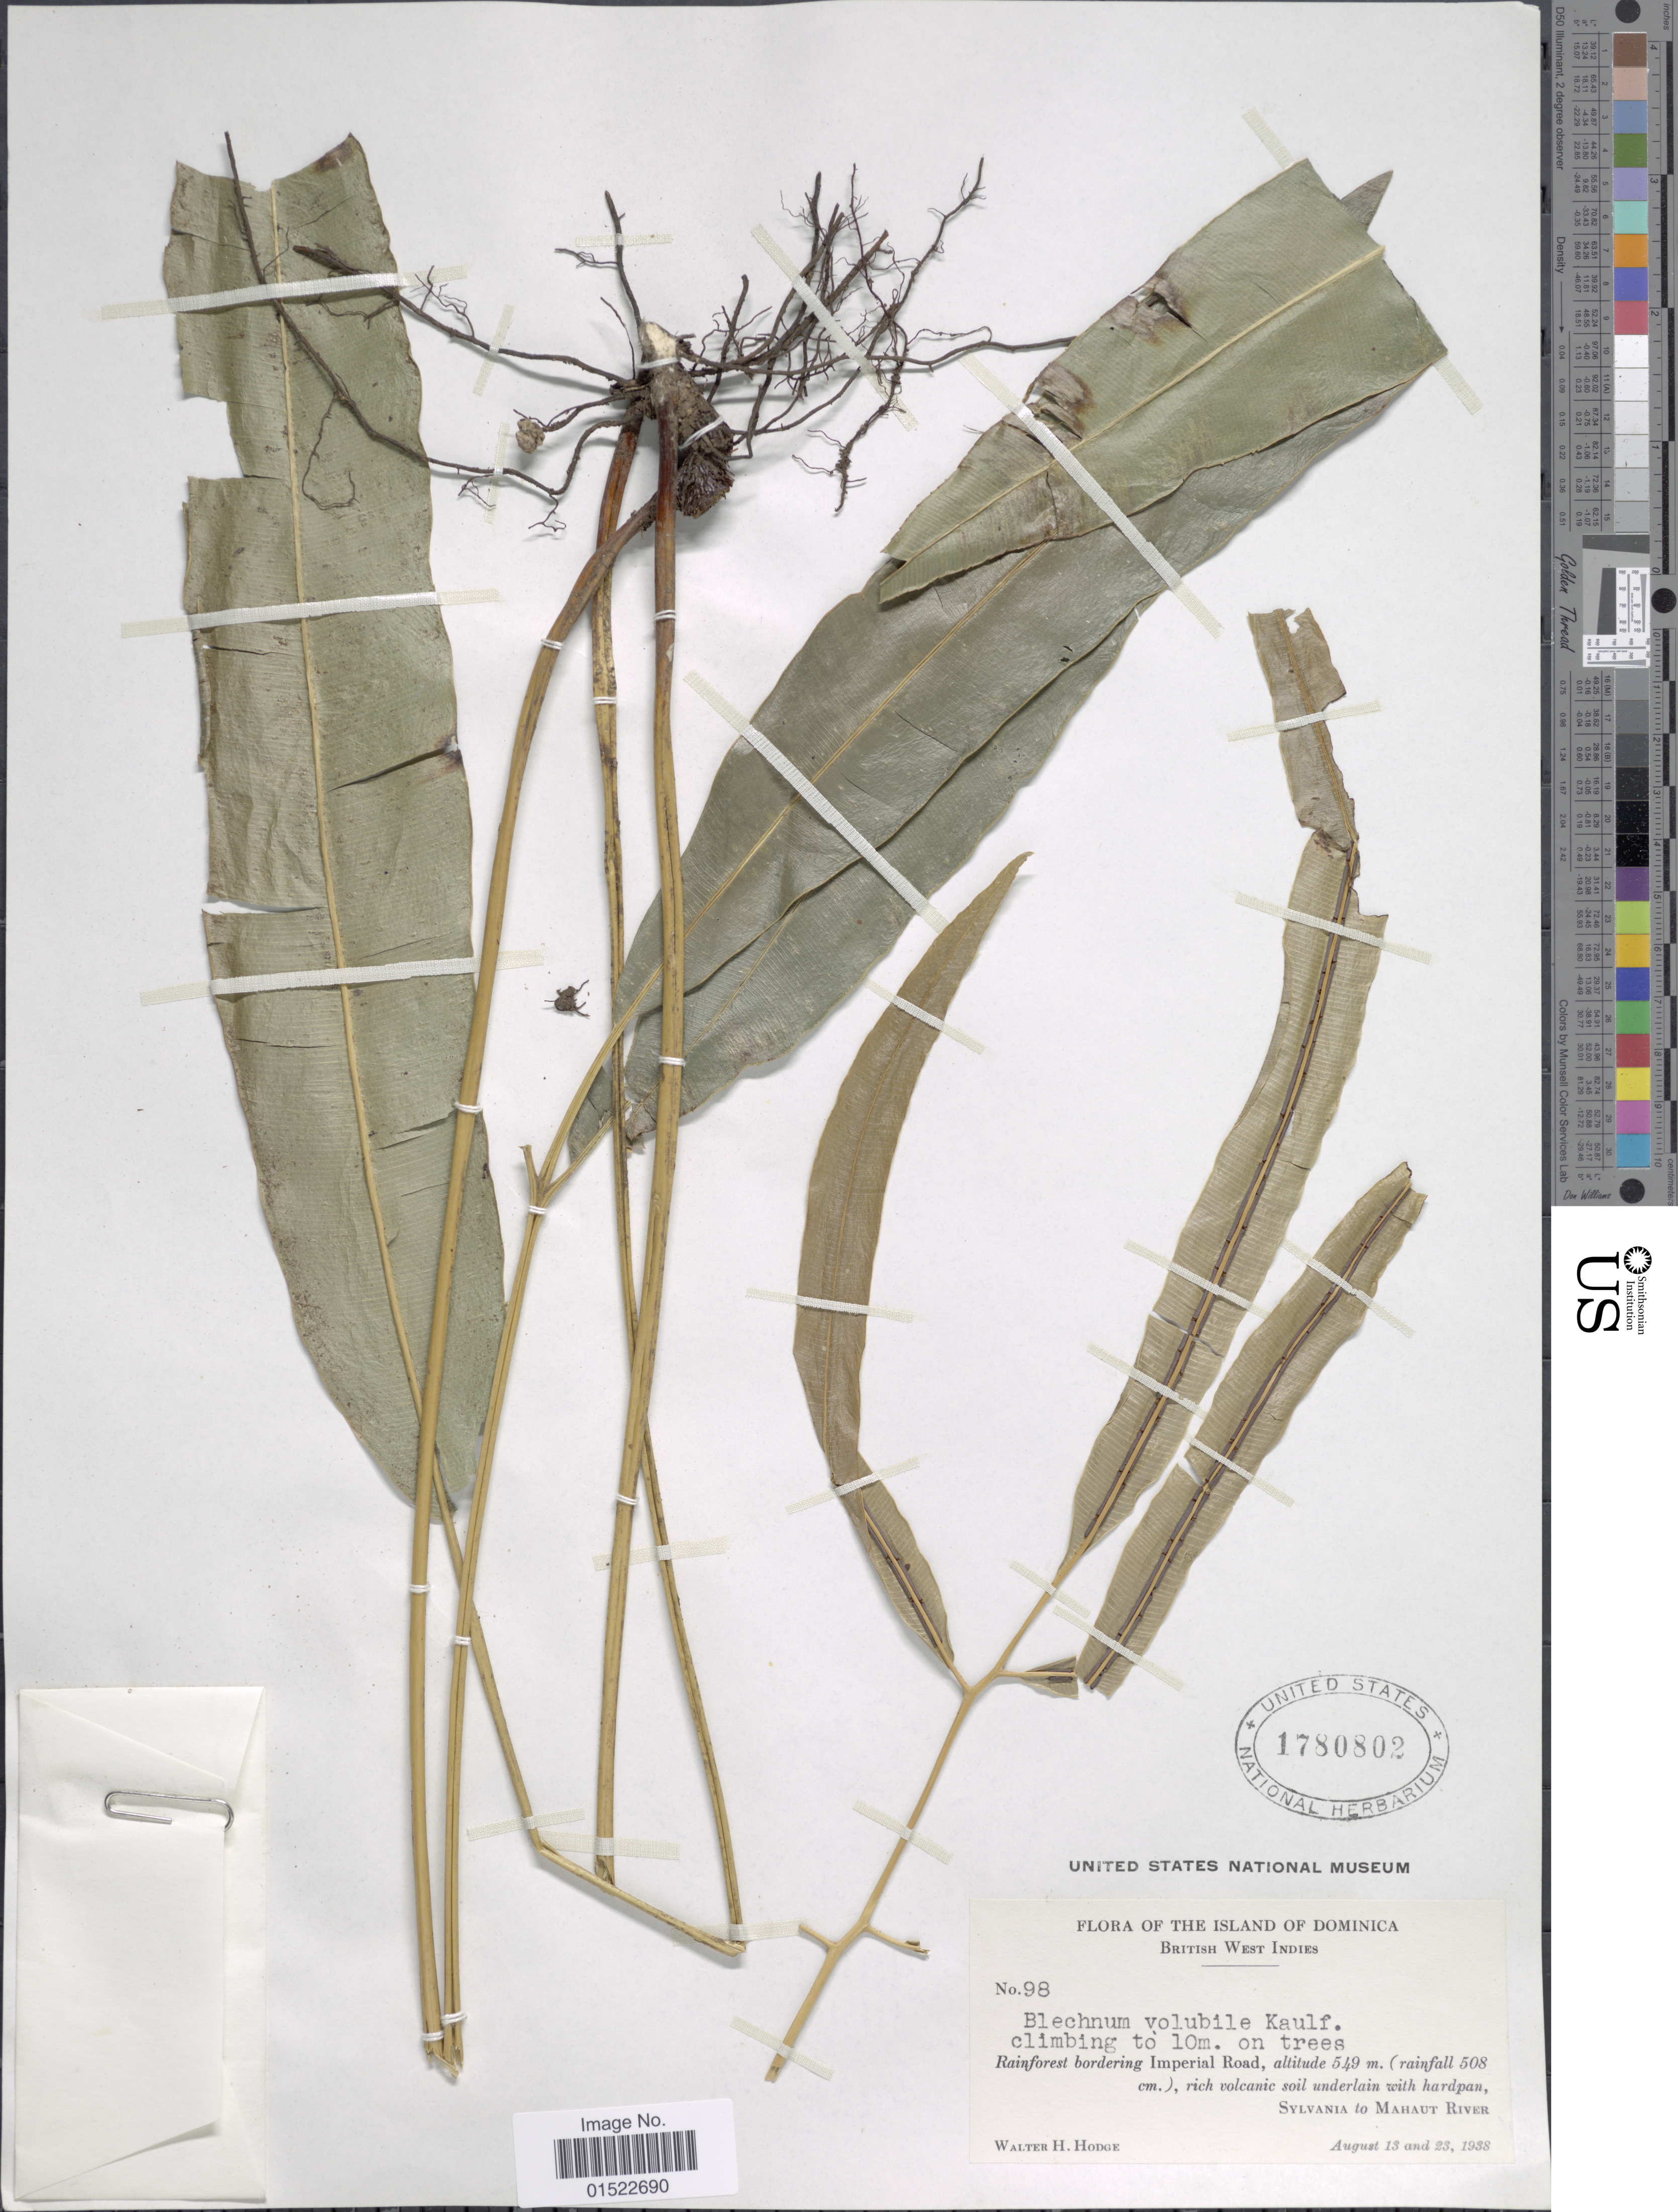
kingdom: Plantae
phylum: Tracheophyta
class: Polypodiopsida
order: Polypodiales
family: Blechnaceae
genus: Salpichlaena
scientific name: Salpichlaena volubilis subsp. volubilis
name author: (Kaulf.) J. Sm.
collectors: W. Hodge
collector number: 98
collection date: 1936-08-13/1938-08-23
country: Dominica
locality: British West Indies, Rainforest bordering Imperial Road, rich volcanic soil underlain with hardpan, Sylvania to Mahaut River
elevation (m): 549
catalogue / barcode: US 1780802